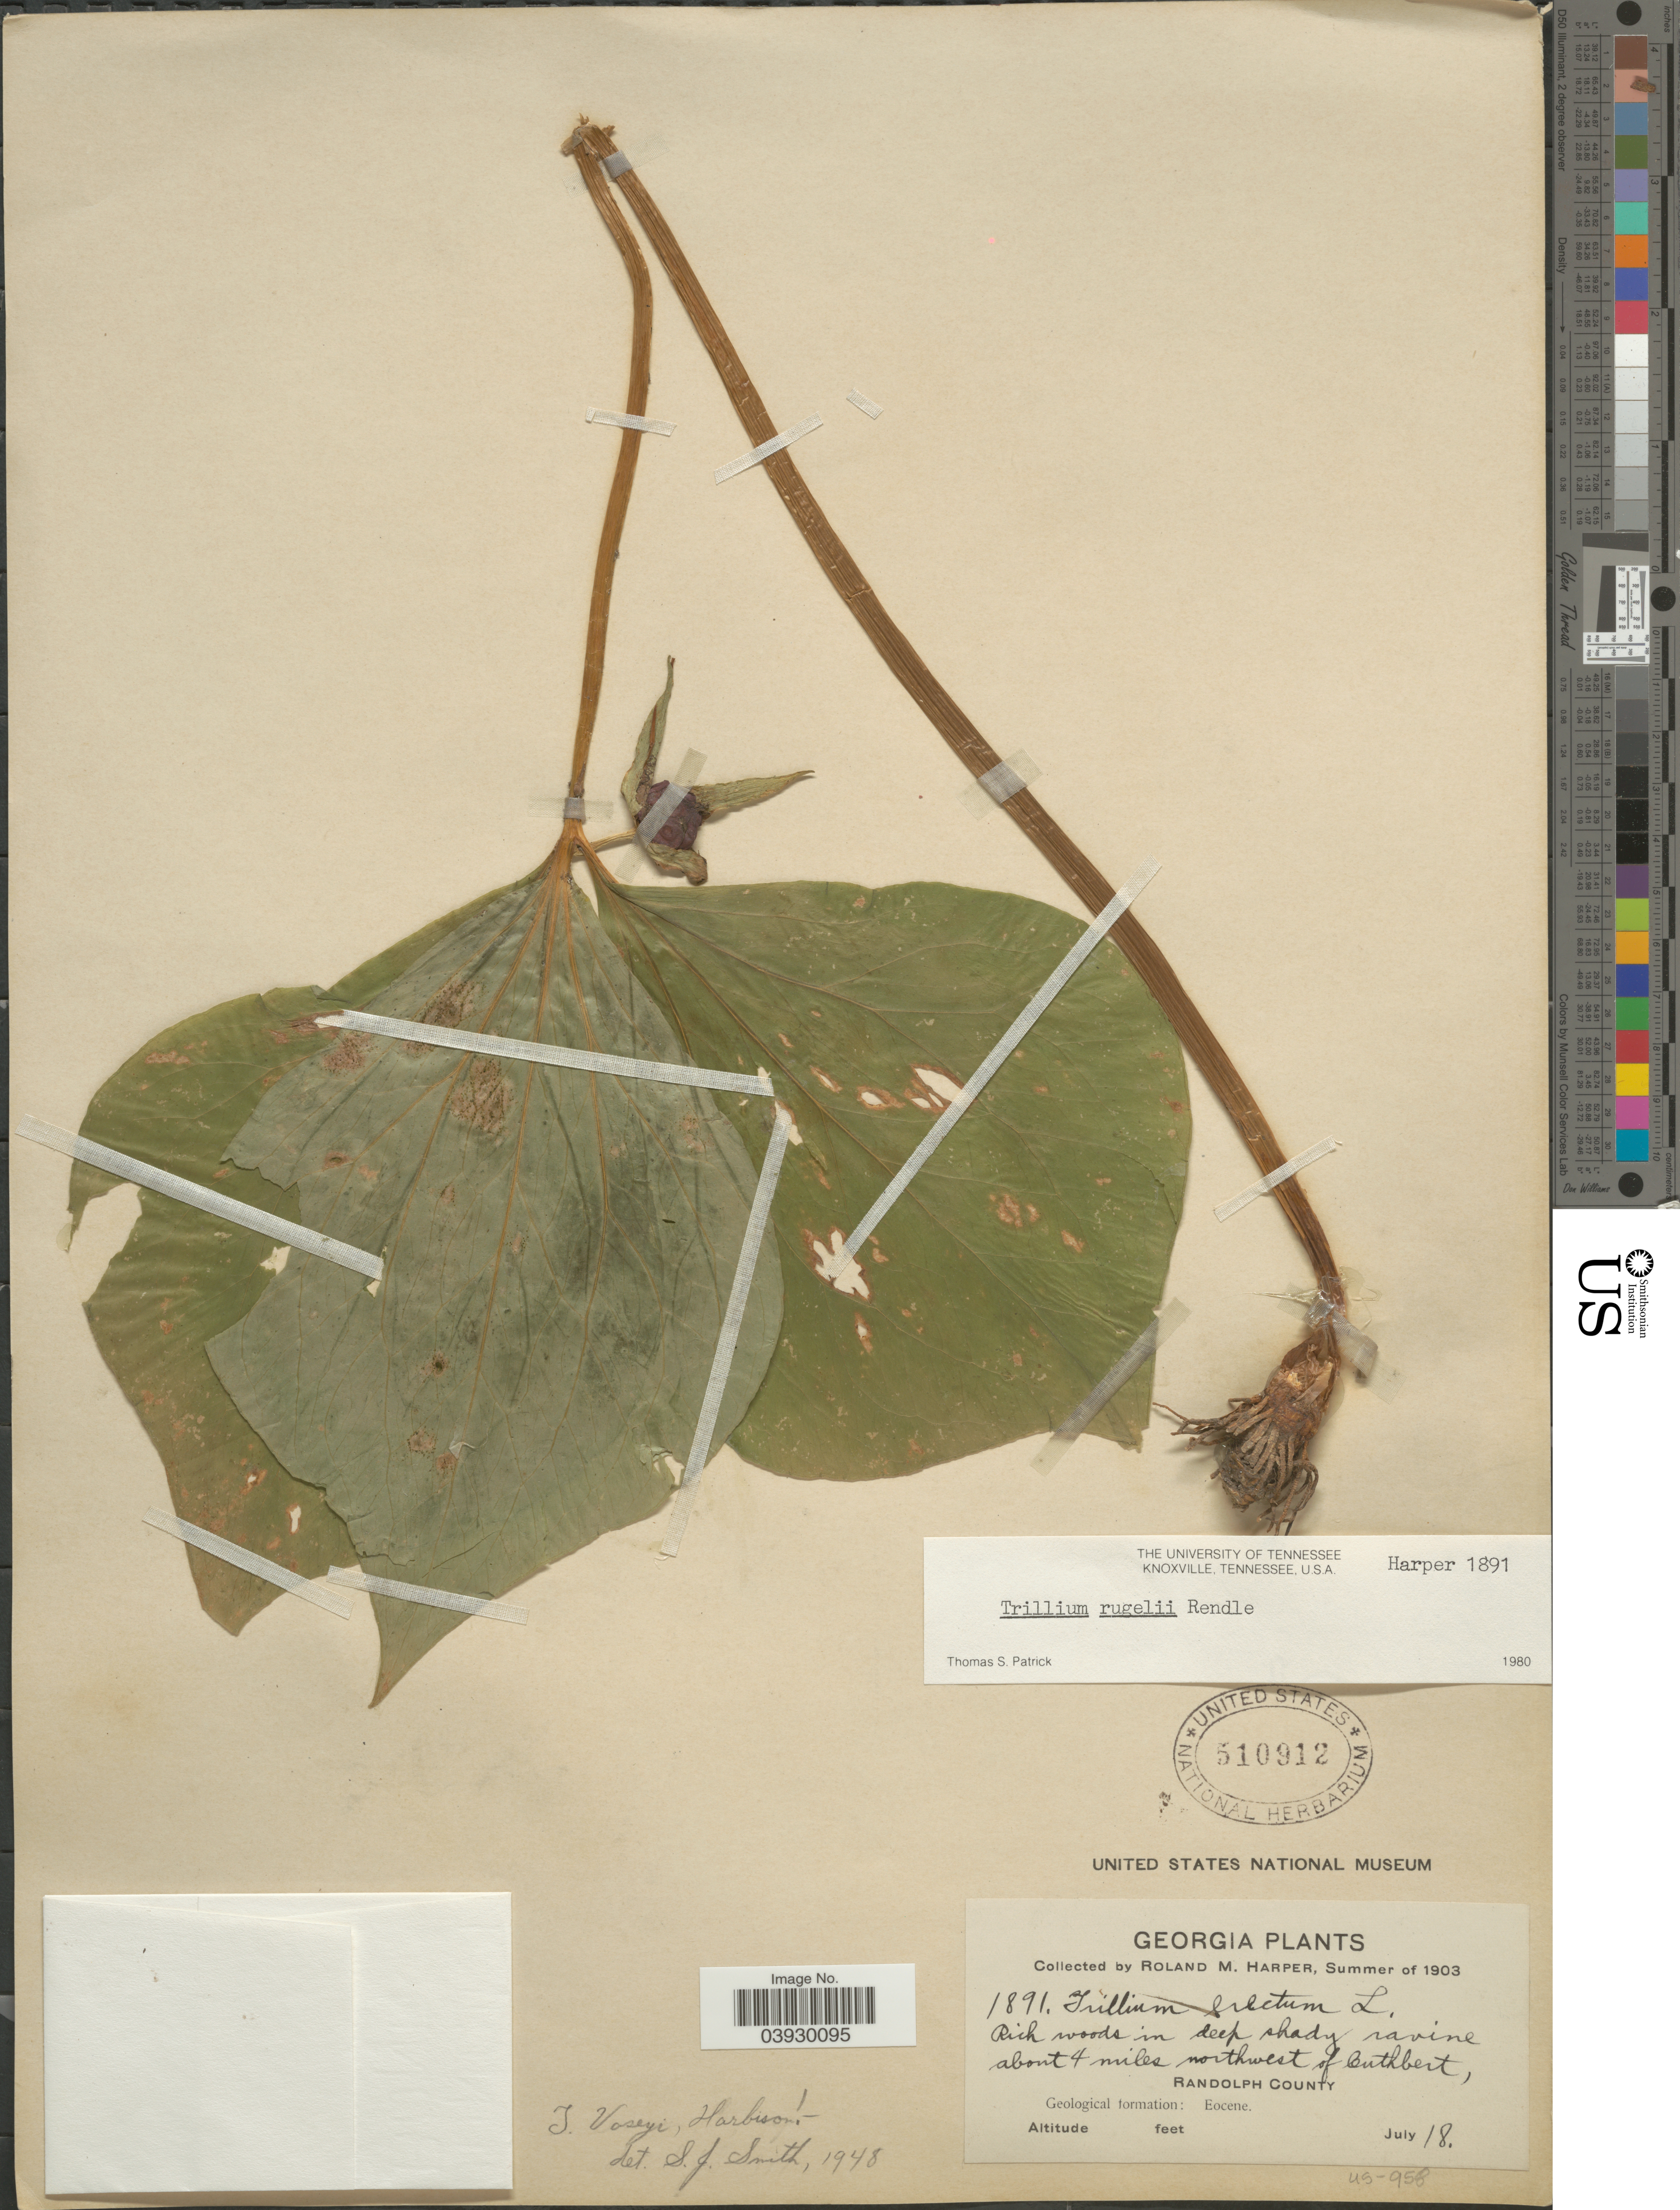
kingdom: Plantae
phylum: Tracheophyta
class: Liliopsida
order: Liliales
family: Melanthiaceae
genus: Trillium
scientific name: Trillium rugelii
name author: Rendle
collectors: R. M. Harper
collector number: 1891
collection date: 1903-07-18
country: United States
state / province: Georgia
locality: Rich woods in deep shady ravine about 4 miles northwest of Cuthbert, Randolph County. Geological formation: Eocene.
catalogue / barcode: US 510912